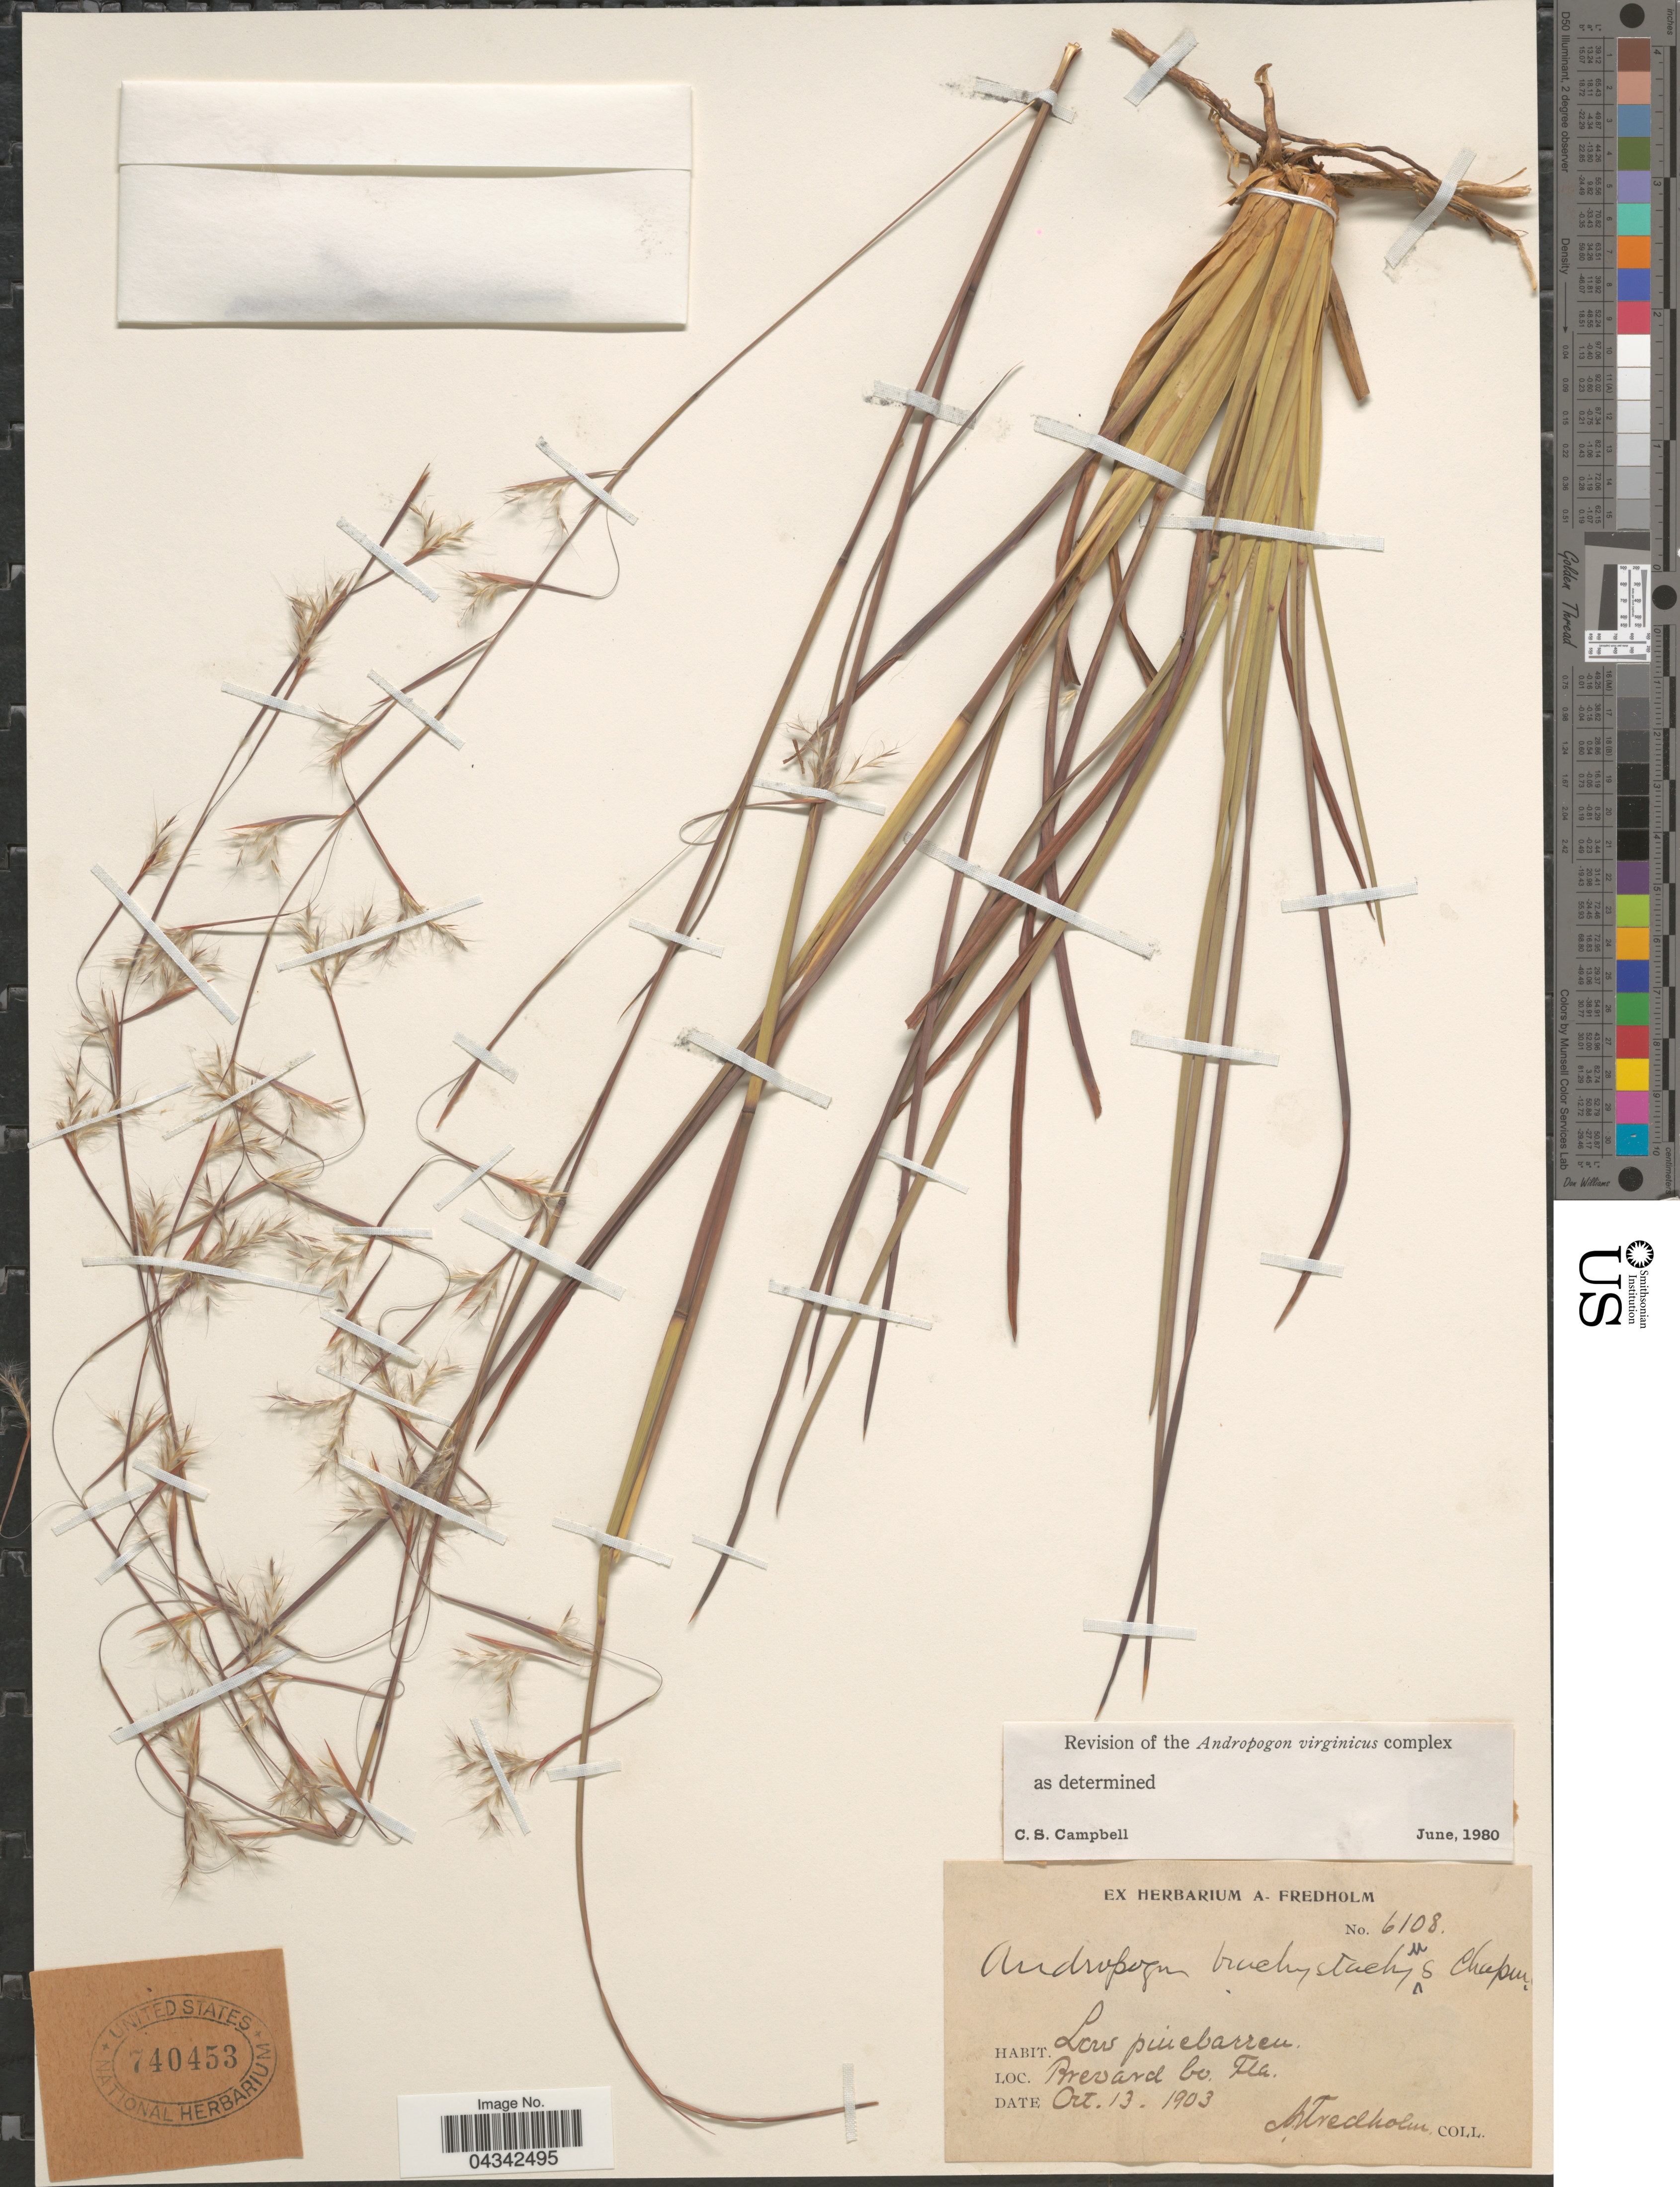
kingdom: Plantae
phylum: Tracheophyta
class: Liliopsida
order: Poales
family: Poaceae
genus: Andropogon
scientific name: Andropogon brachystachyus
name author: Chapm.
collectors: A. Fredholm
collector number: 6108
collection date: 1903-10-13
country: United States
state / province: Florida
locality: Low pinebarren. Brevard Co.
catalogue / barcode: US 740453